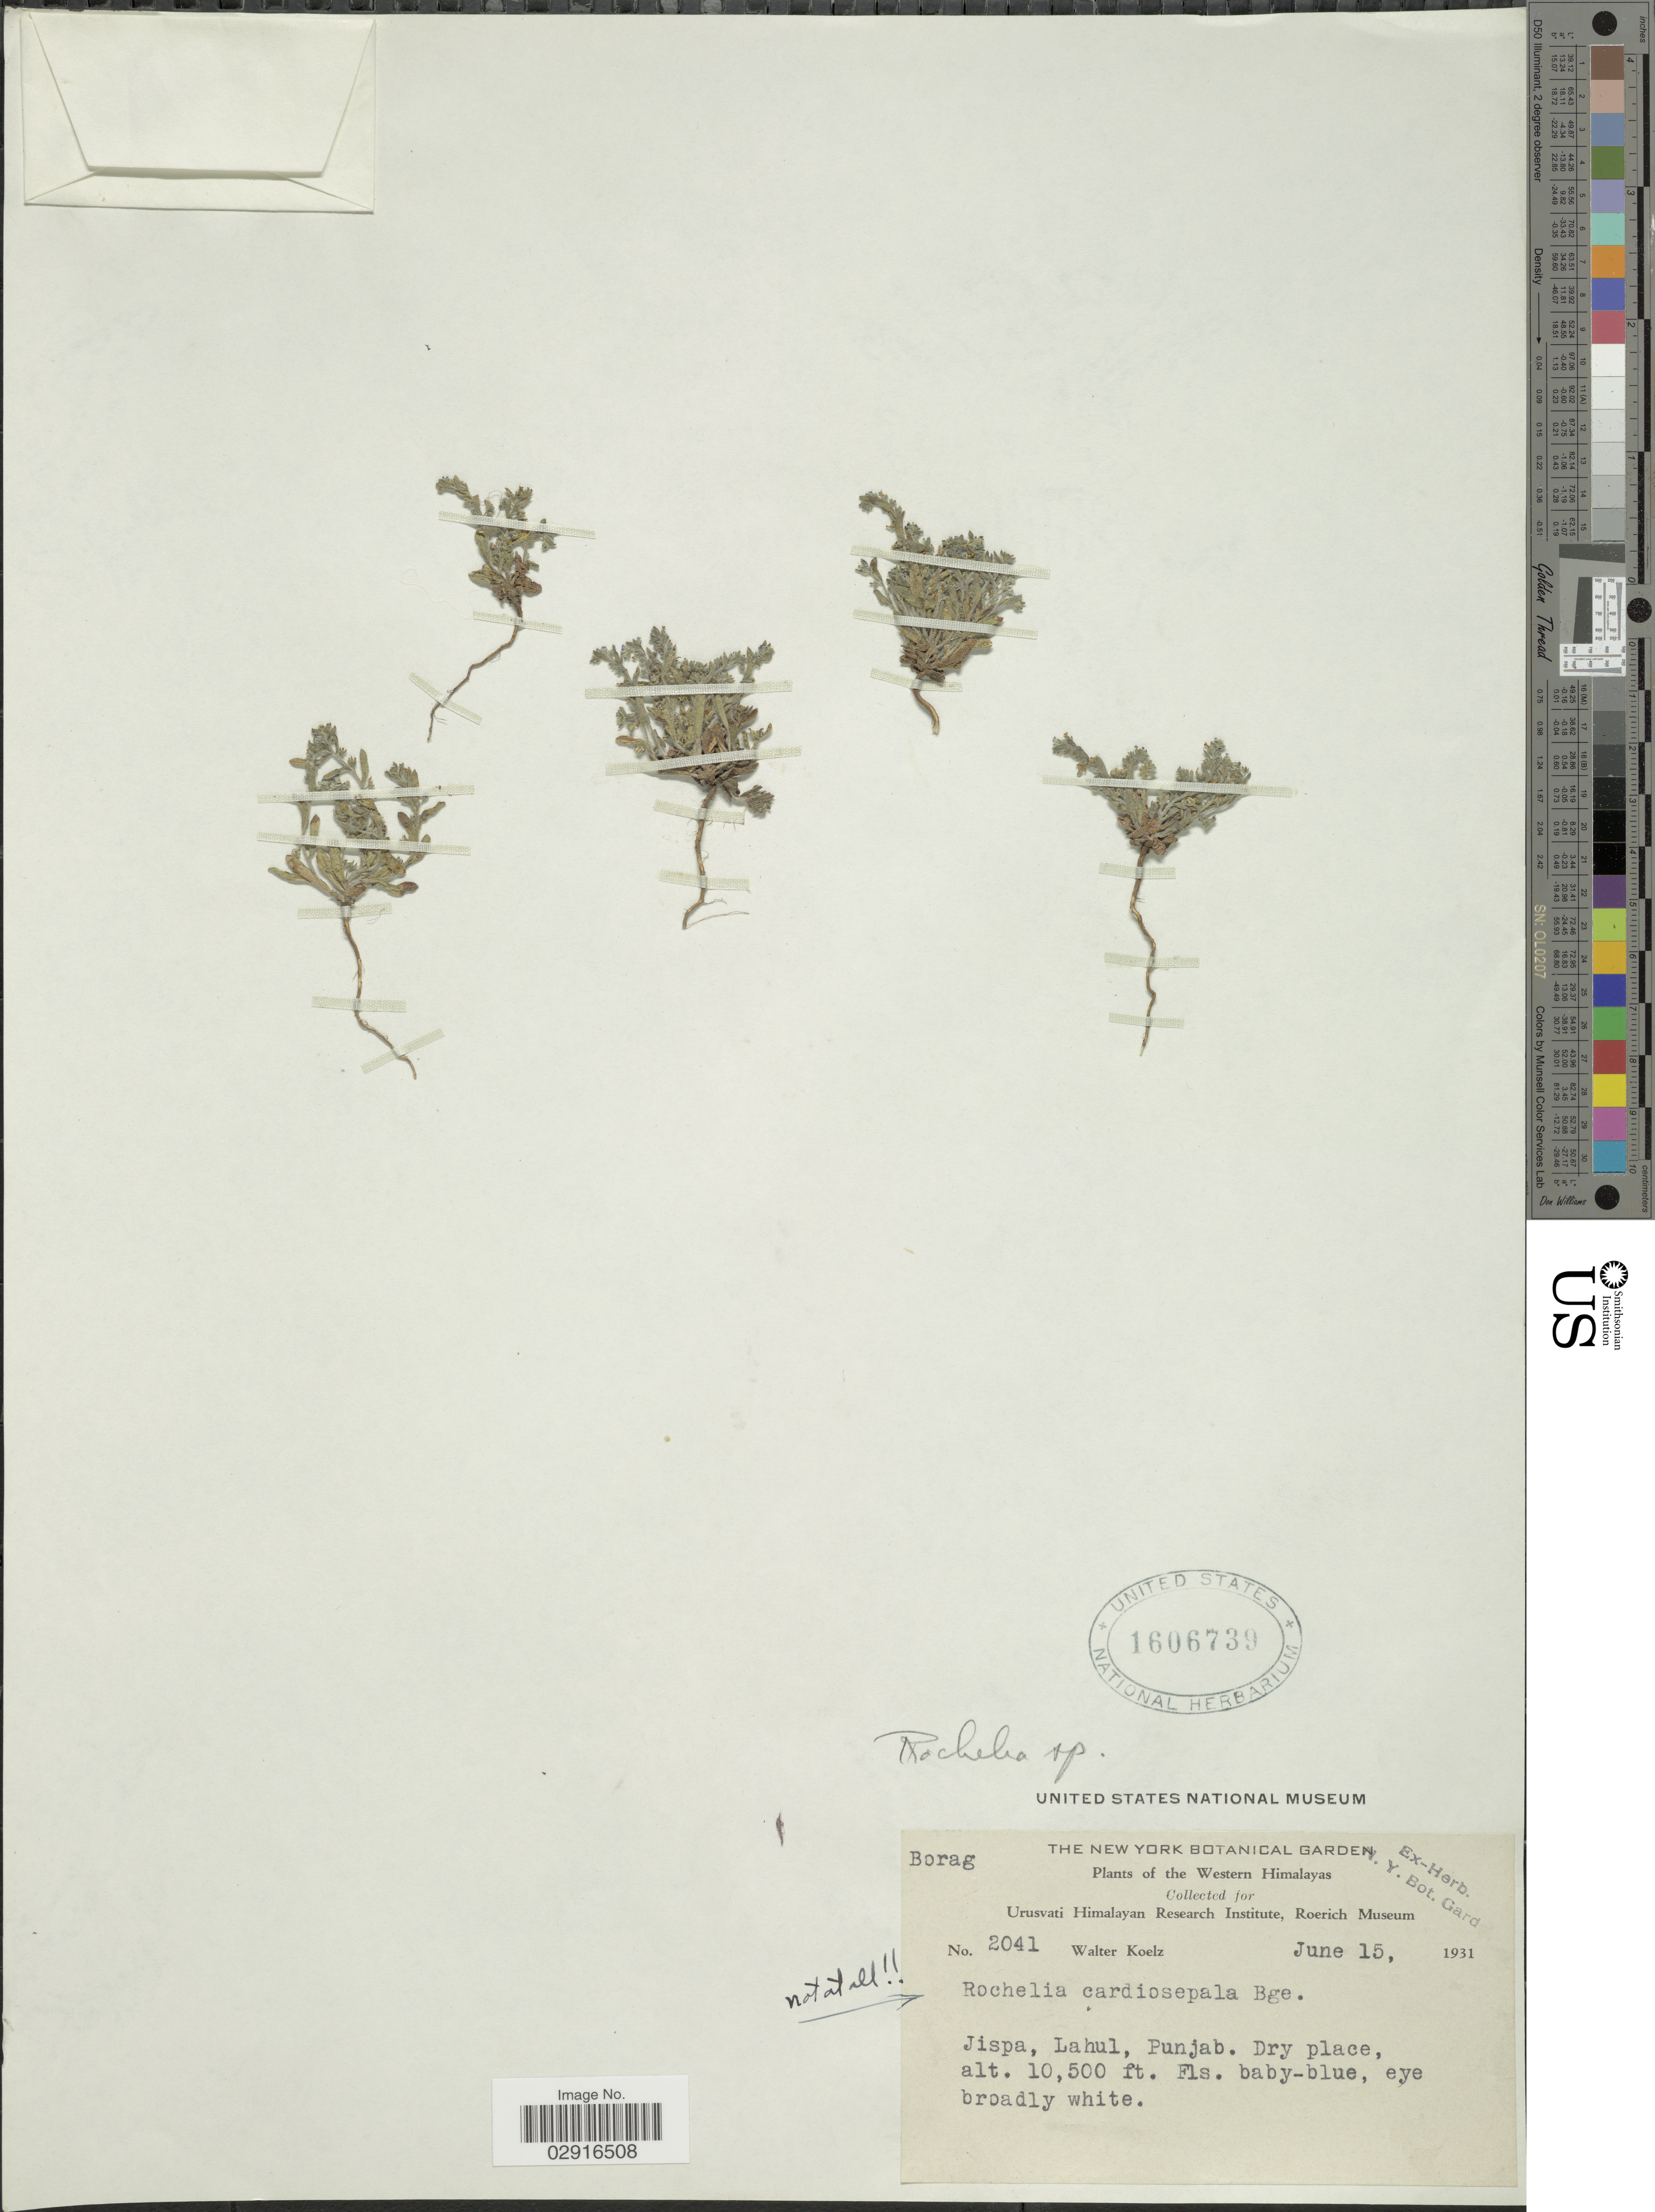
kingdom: Plantae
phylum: Tracheophyta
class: Magnoliopsida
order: Boraginales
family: Boraginaceae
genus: Rochelia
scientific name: Rochelia sp.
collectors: W. N. Koelz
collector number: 2041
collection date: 1931-06-15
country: India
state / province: Himachal Pradesh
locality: Western Himalayas. Jispa, Lahul.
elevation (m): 3200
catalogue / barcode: US 1606739